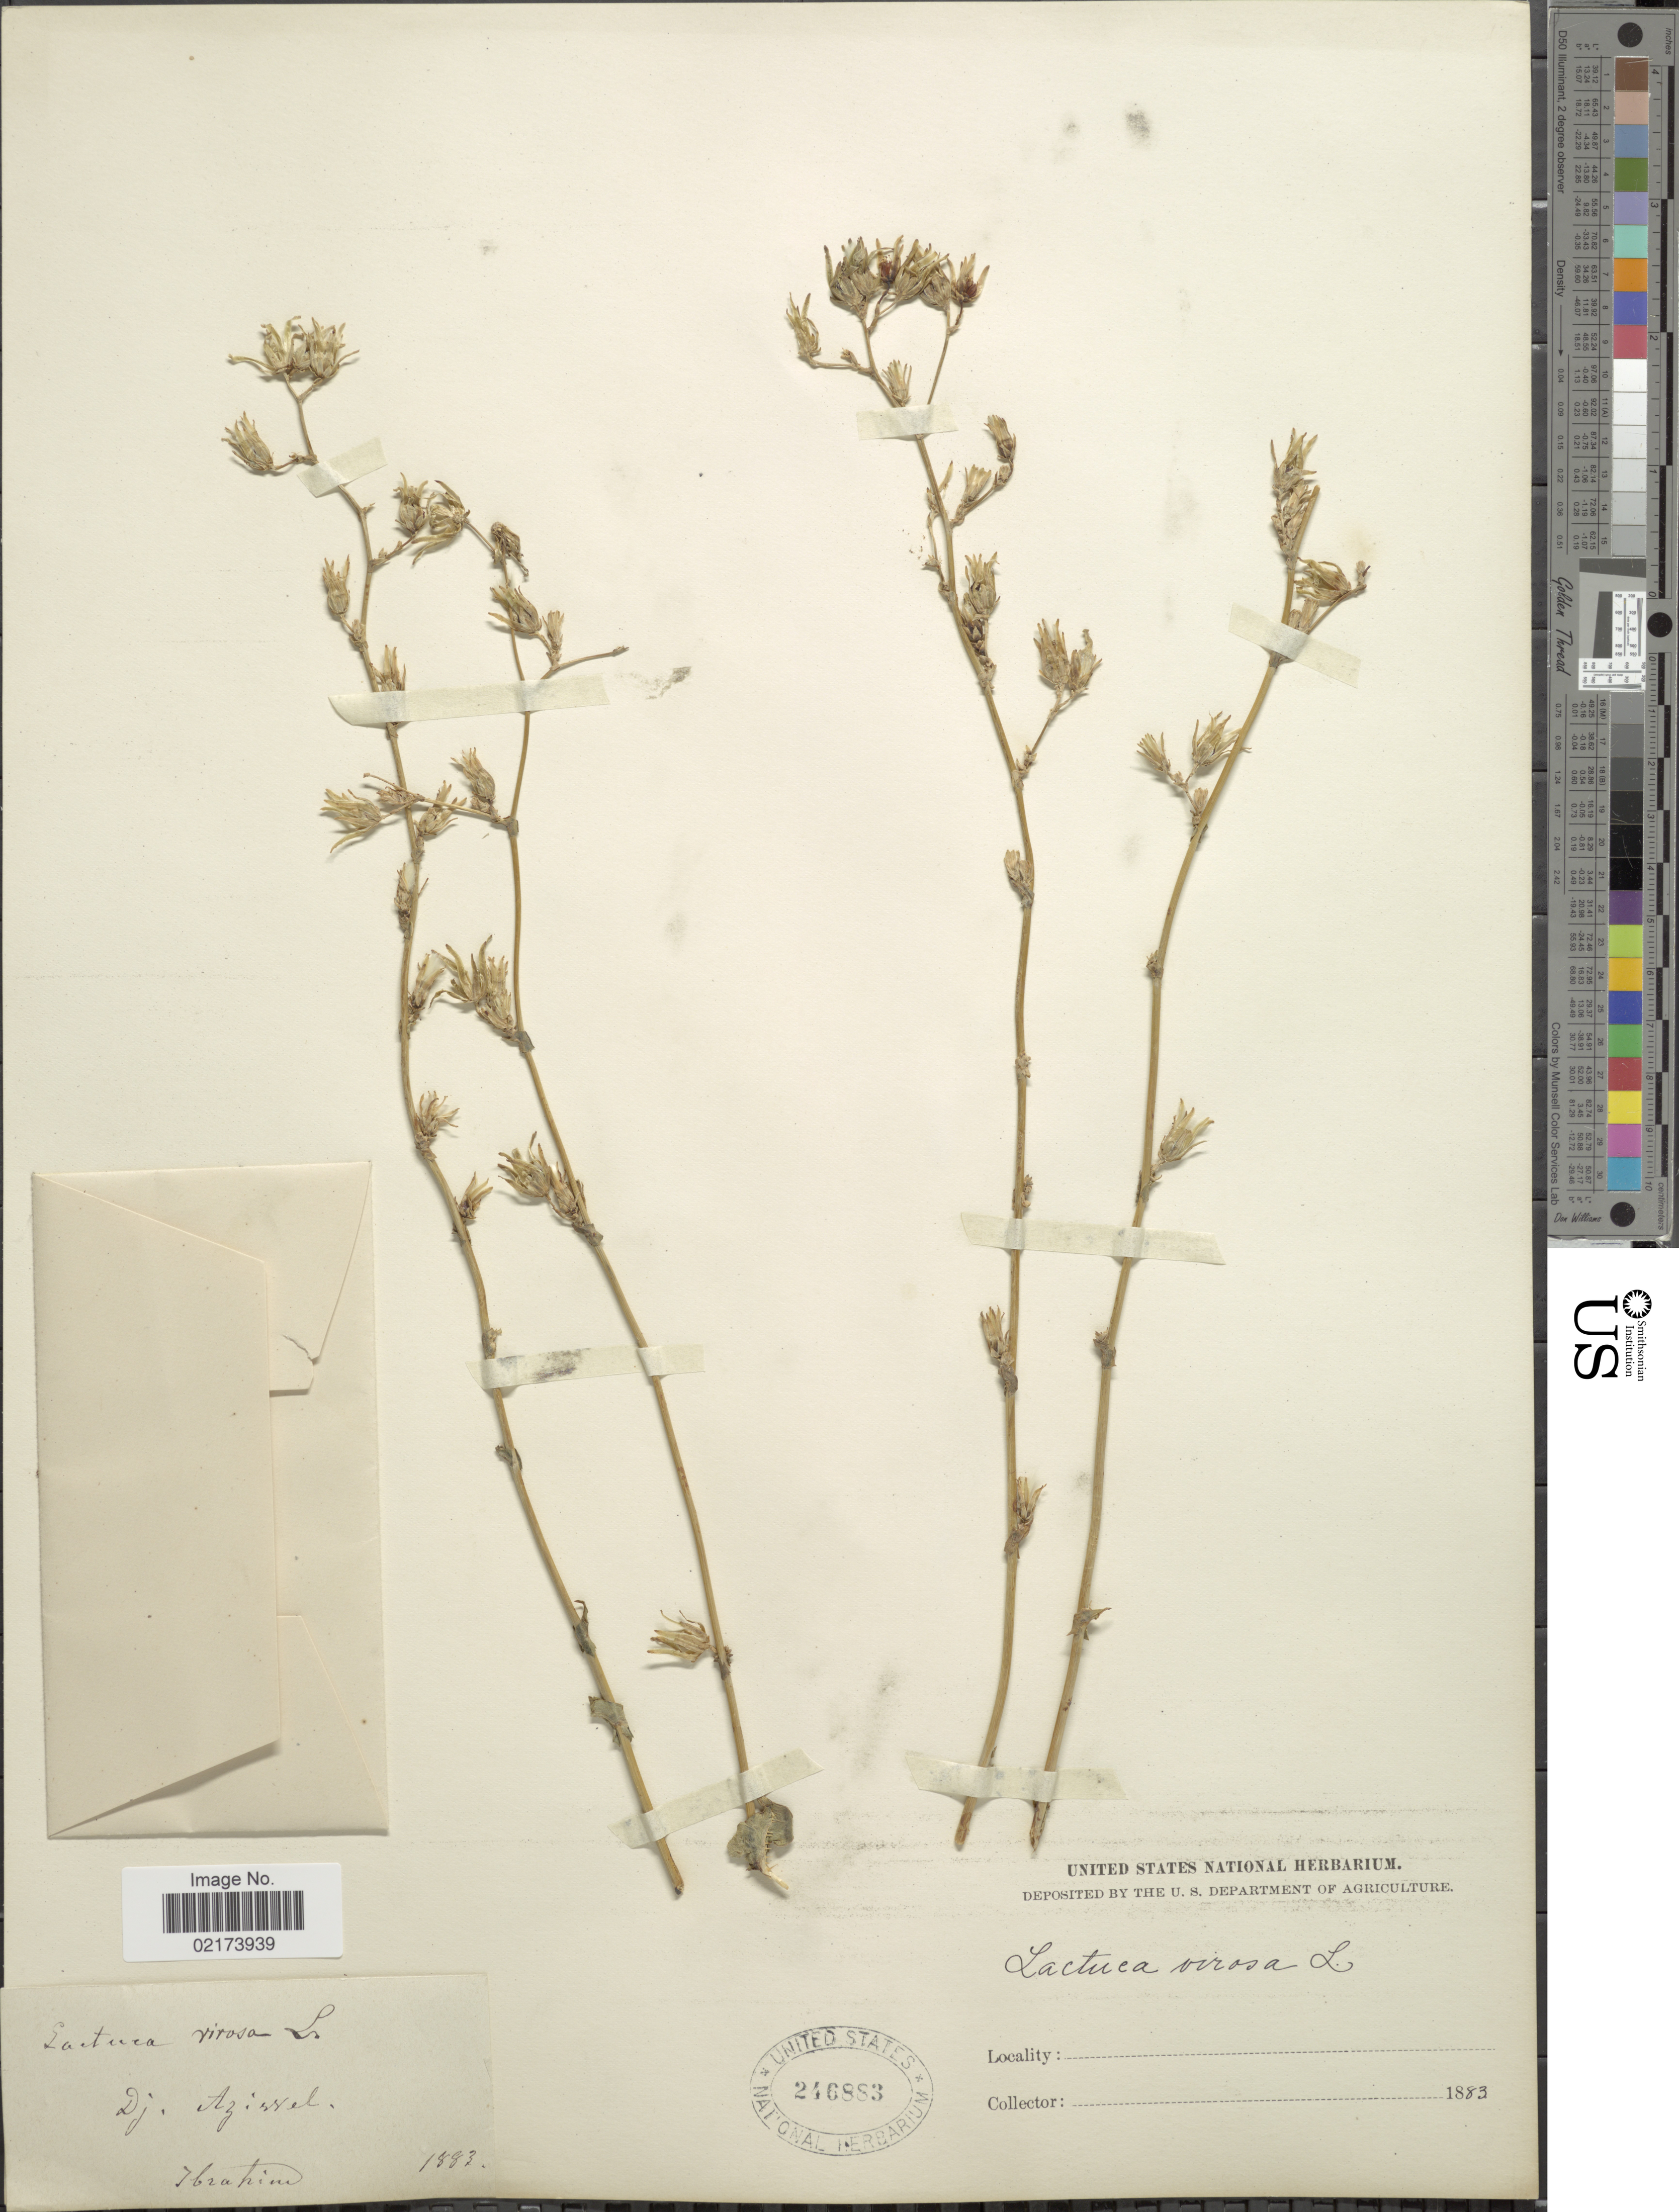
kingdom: Plantae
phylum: Tracheophyta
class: Magnoliopsida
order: Asterales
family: Asteraceae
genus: Lactuca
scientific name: Lactuca virosa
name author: L.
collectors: -. Ibrahim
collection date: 1883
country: Morocco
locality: Dj. Azissel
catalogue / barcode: US 246883